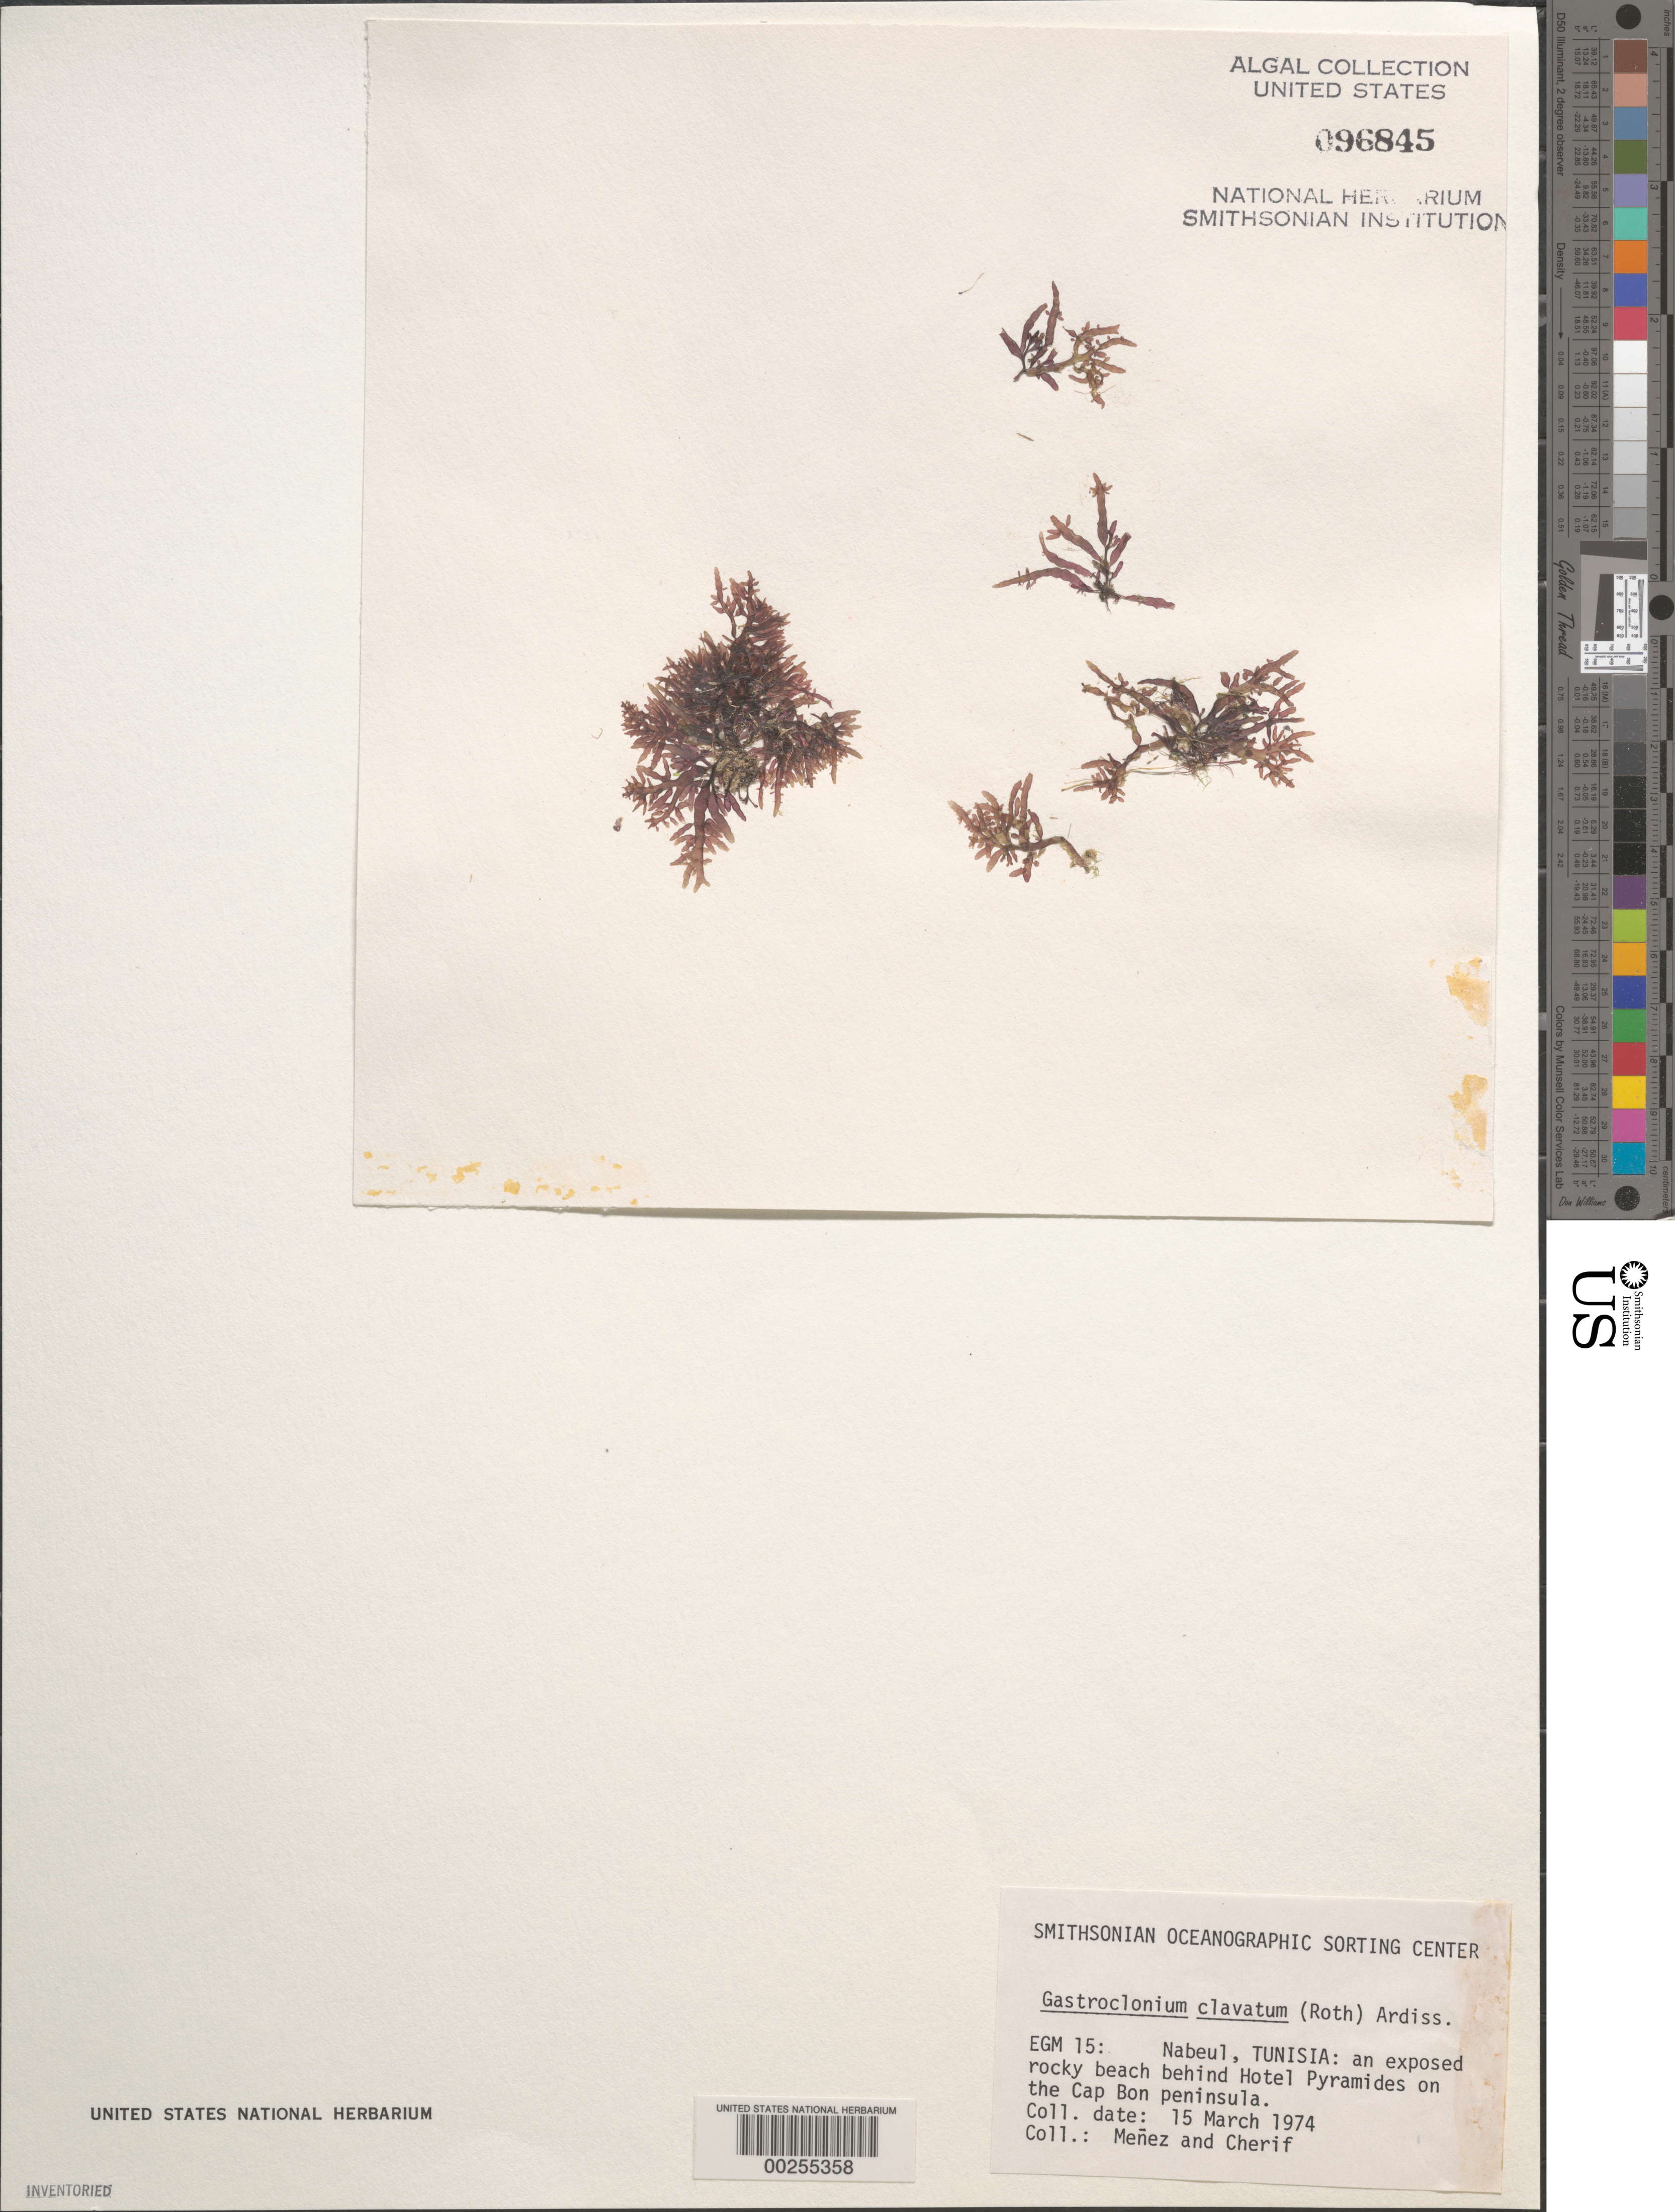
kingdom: Plantae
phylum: Rhodophyta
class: Florideophyceae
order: Rhodymeniales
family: Champiaceae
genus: Gastroclonium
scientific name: Gastroclonium clavatum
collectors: Meñez & -. Cherif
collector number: EGM 15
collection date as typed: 15 Mar 1974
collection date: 1974-03-15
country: Tunisia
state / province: Nabeul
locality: Nabeul, behind hotel pyramides, cap bon peninsula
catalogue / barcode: US 96845